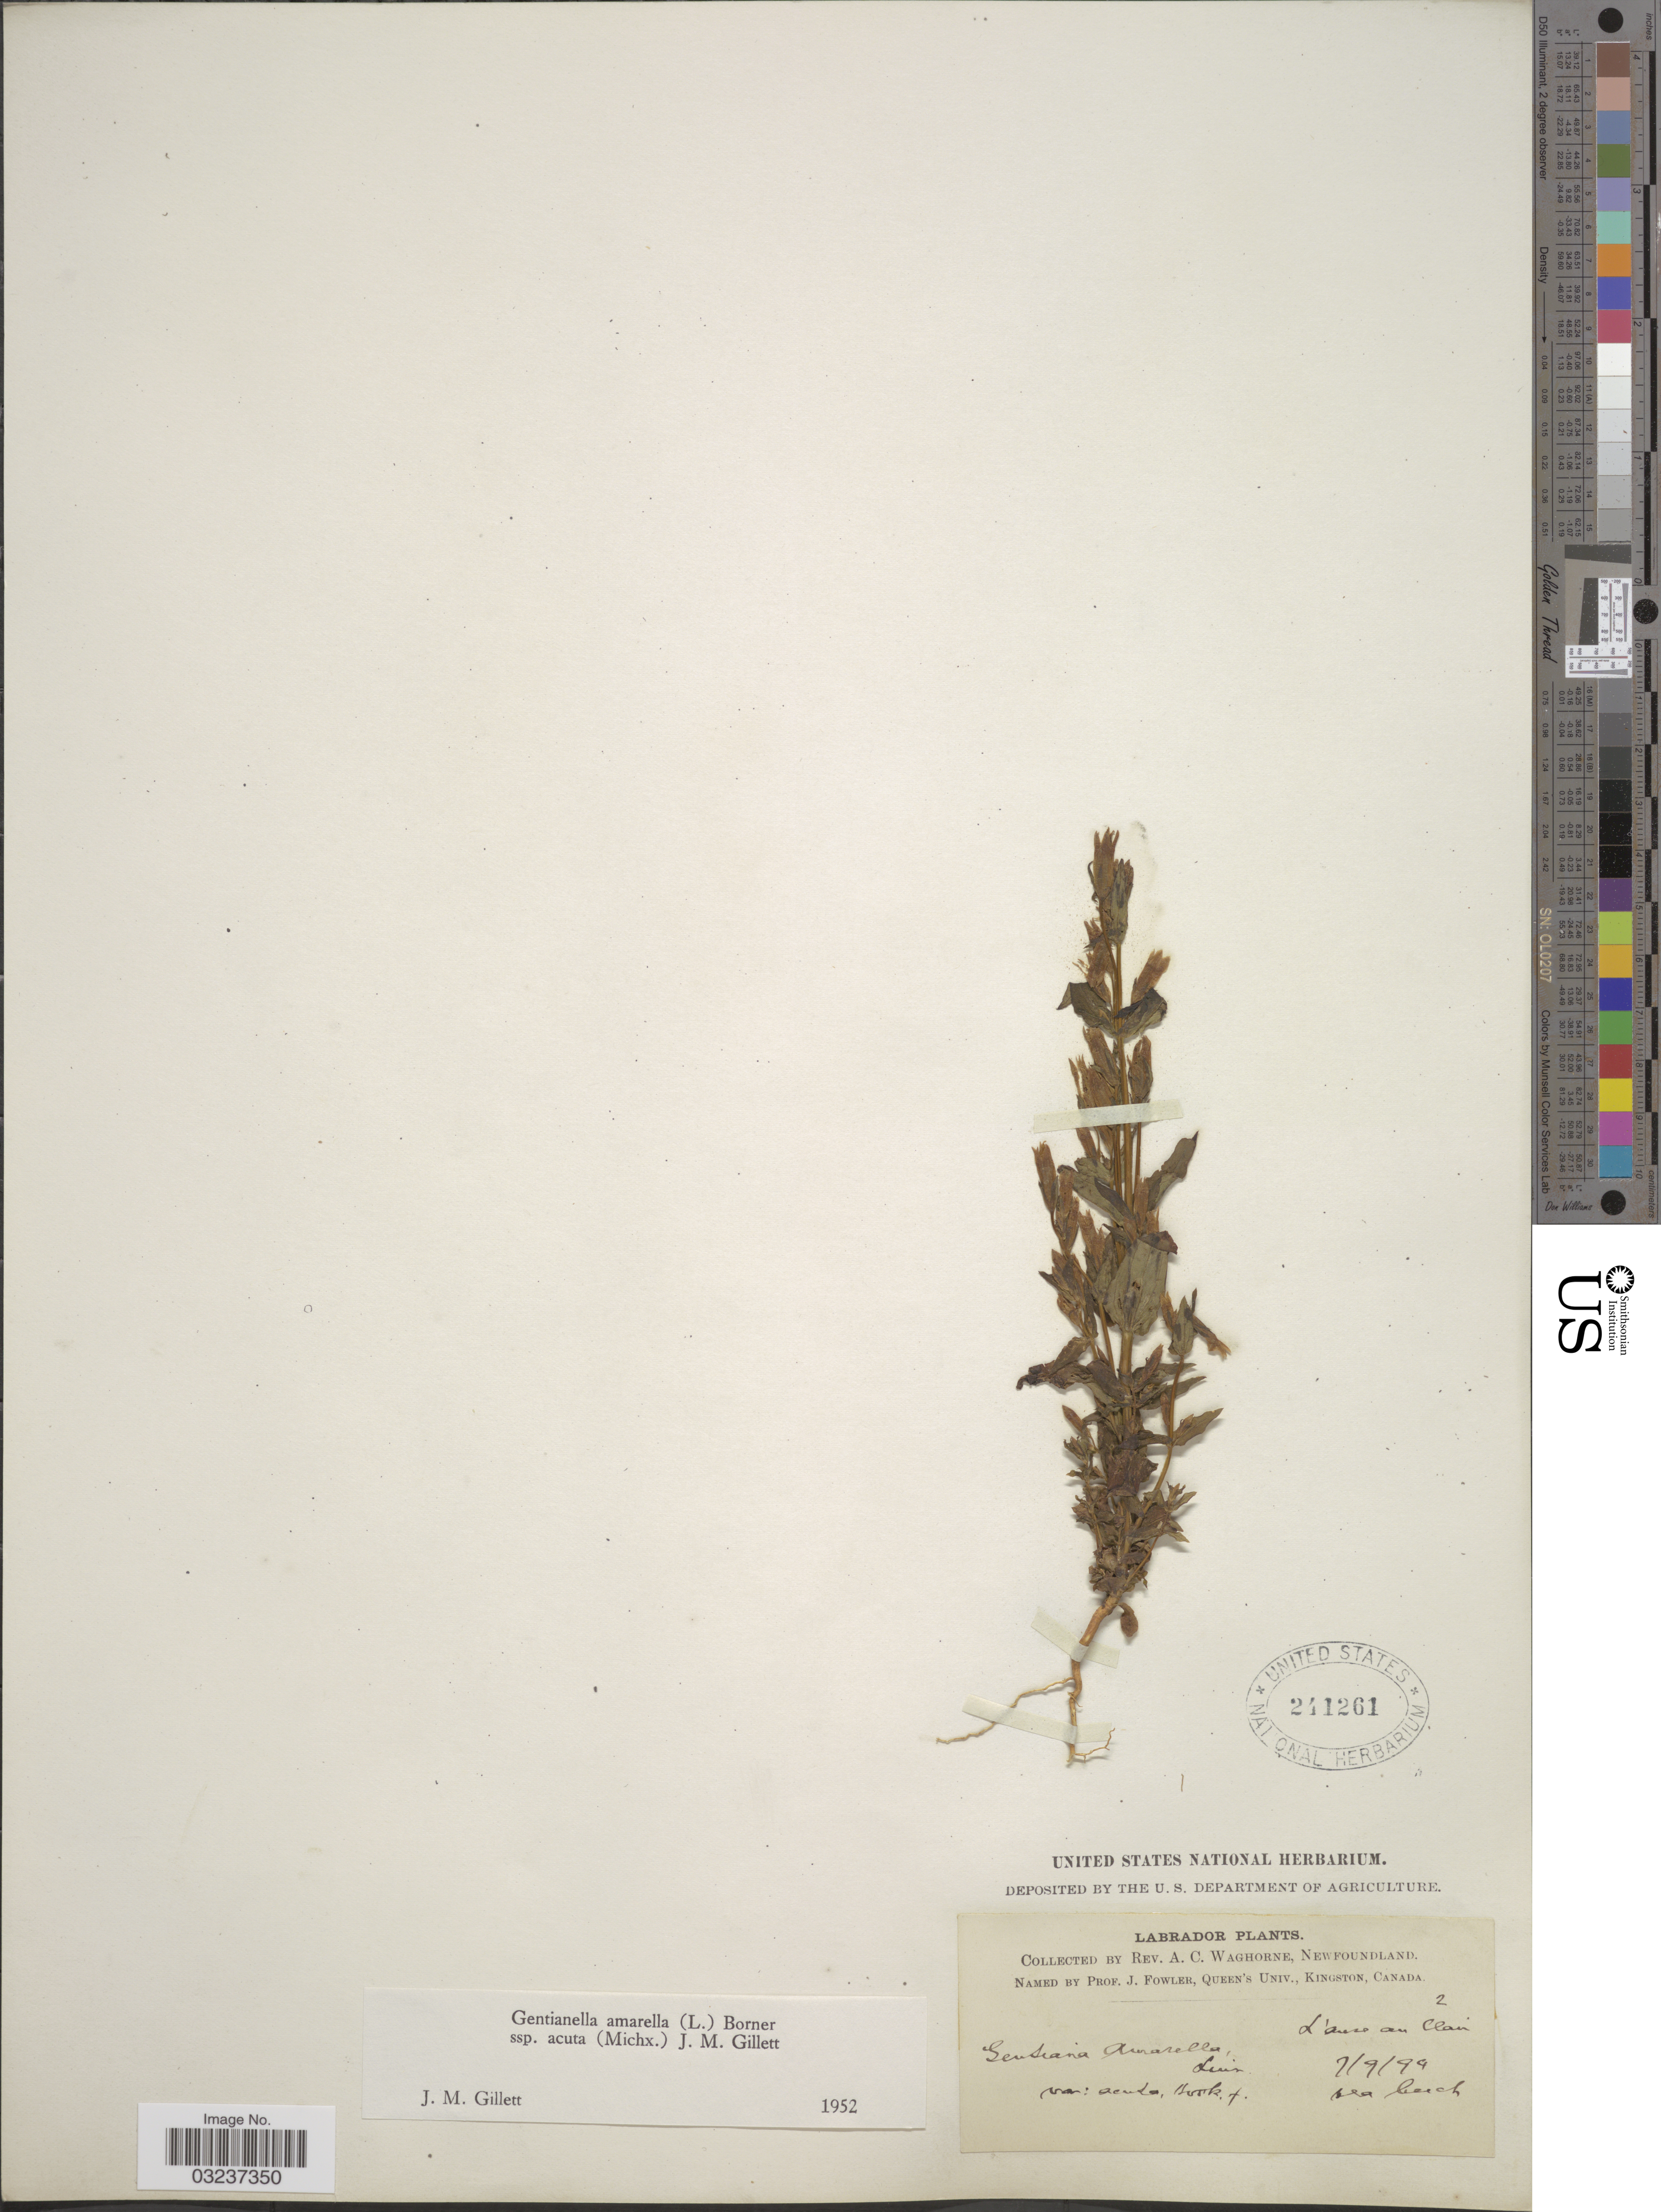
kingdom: Plantae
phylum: Tracheophyta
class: Magnoliopsida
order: Gentianales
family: Gentianaceae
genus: Gentianella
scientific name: Gentianella amarella subsp. acuta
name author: (Michx.) J.M. Gillett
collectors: A. Waghorne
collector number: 2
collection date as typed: Transcribed d/m/y: 7/9/94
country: Canada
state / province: Newfoundland and Labrador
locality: Labrador. L'anse an Clair.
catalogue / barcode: US 241261